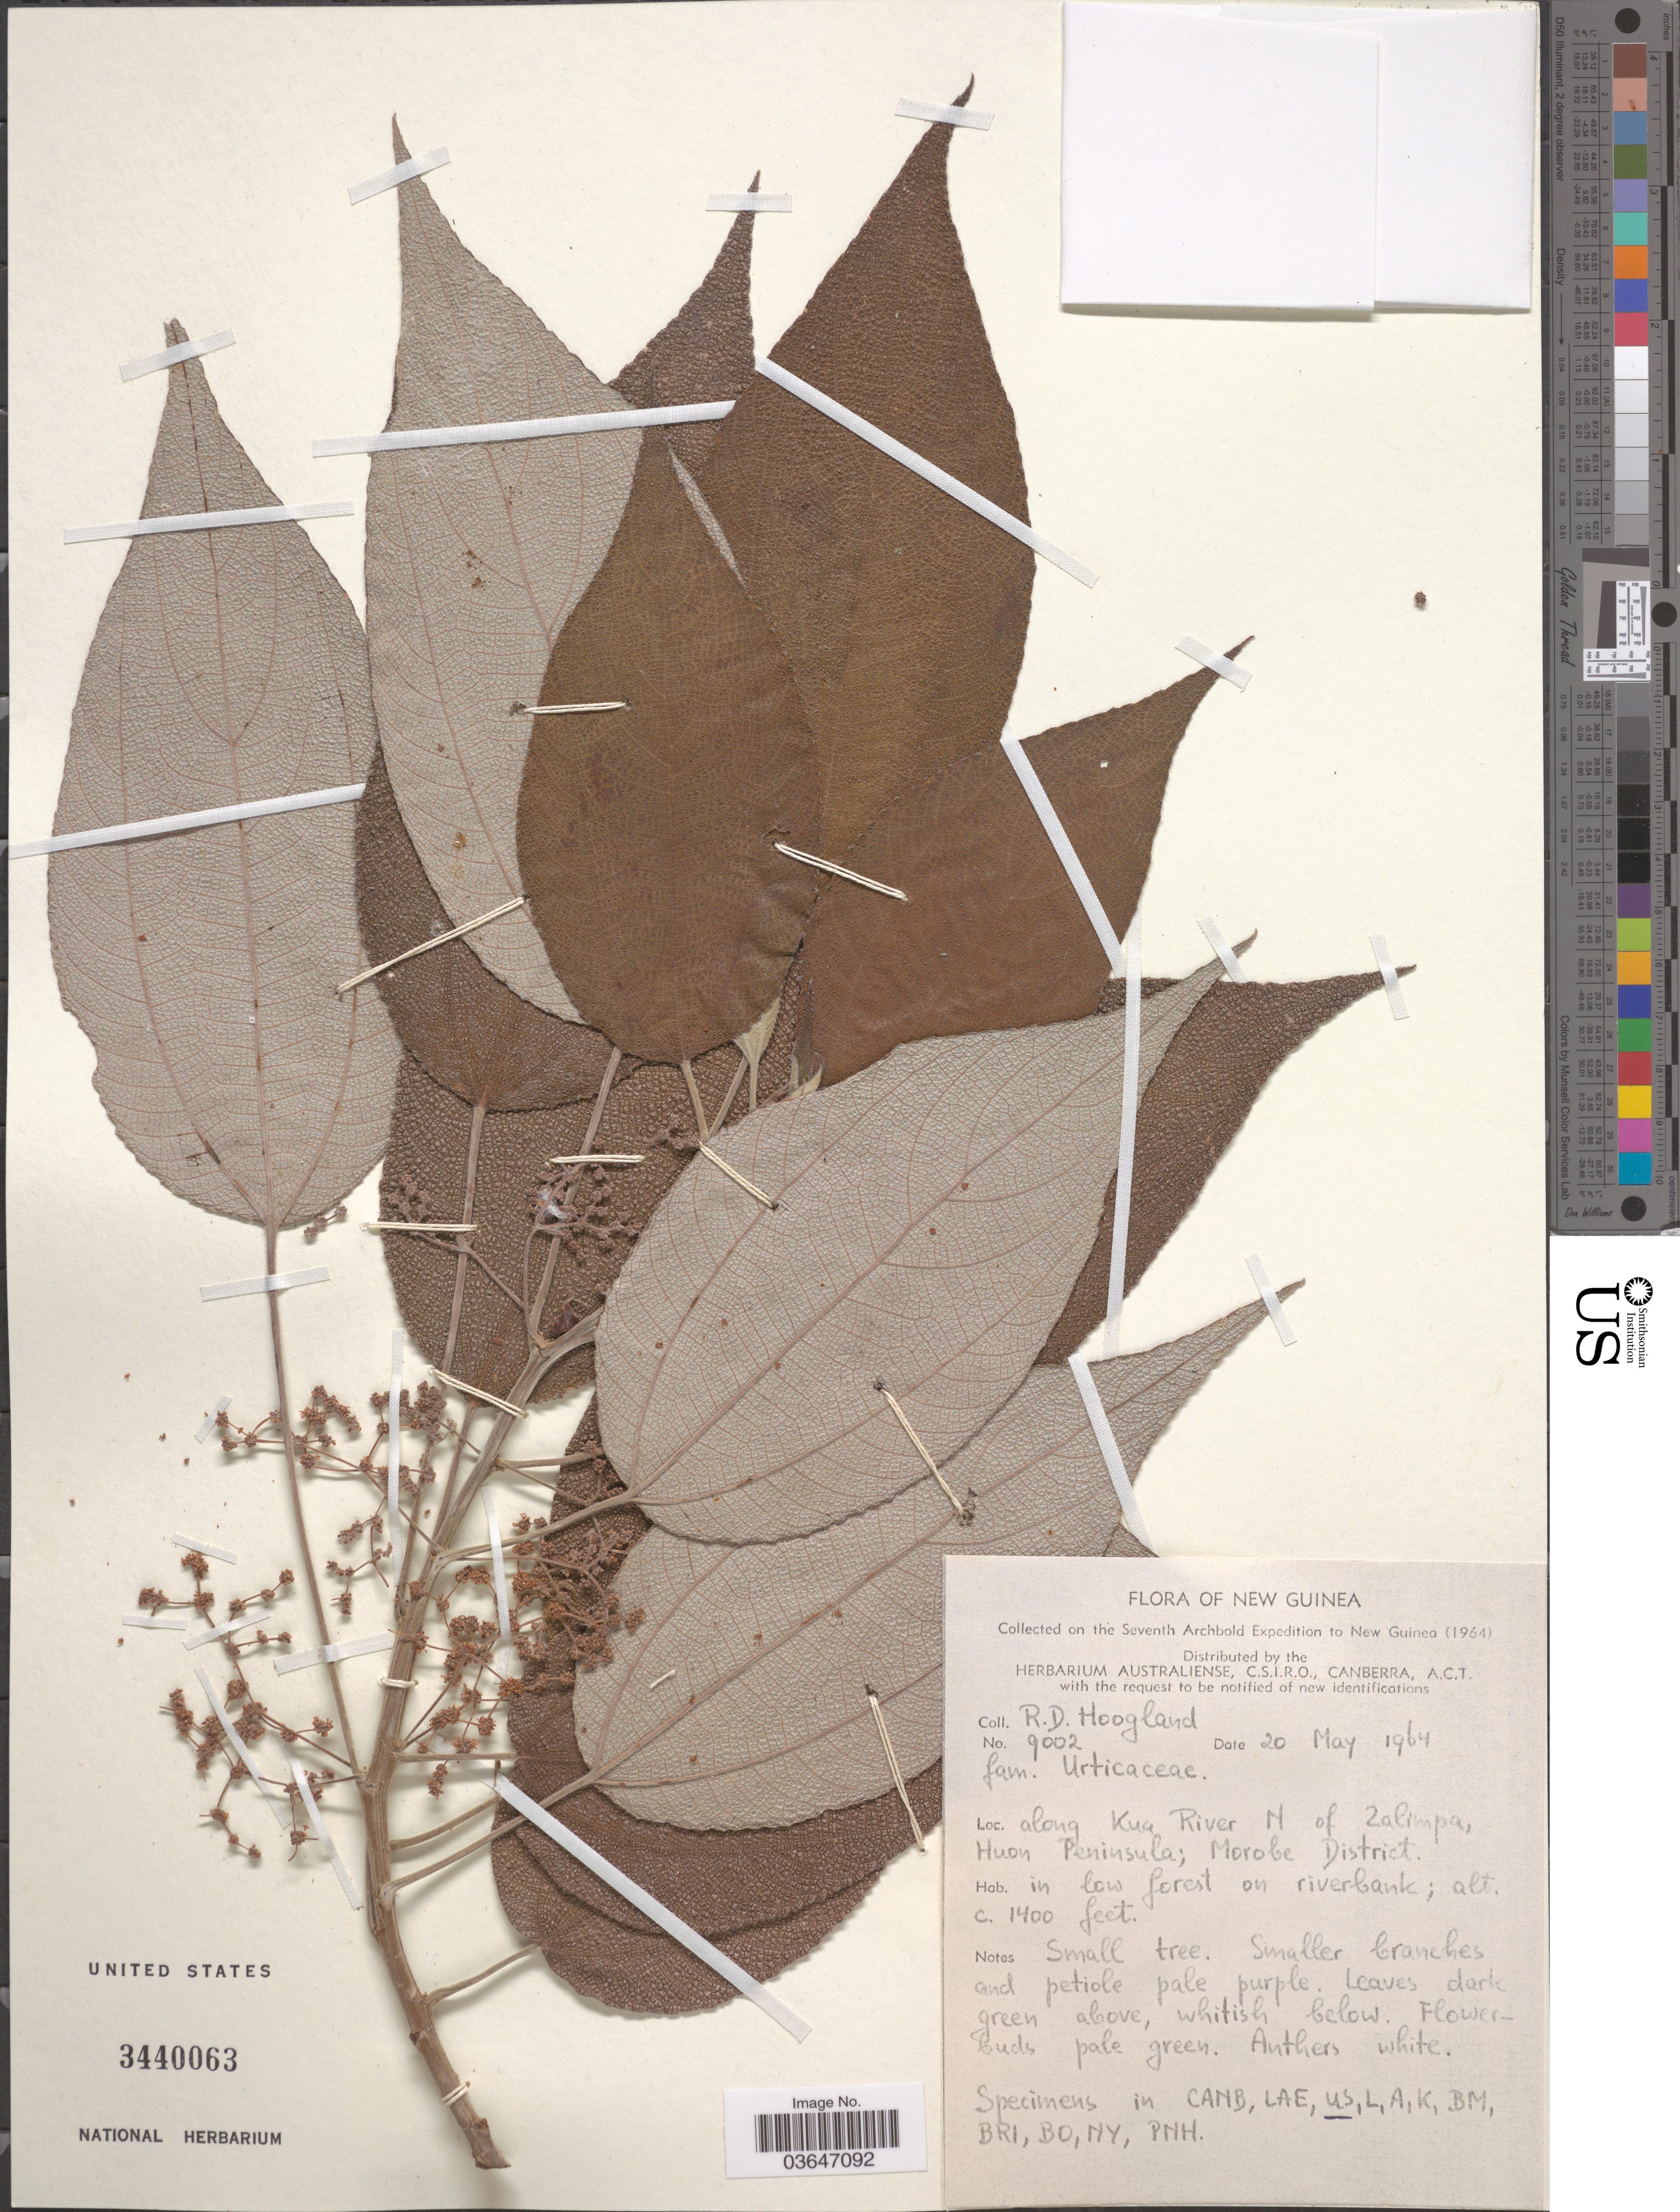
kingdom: Plantae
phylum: Tracheophyta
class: Magnoliopsida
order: Proteales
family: Proteaceae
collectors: R. D. Hoogland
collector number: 9002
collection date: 1964-05-20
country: Papua New Guinea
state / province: Morobe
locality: New Guinea. Along Kua River N of Zalimpa, Huon Peninsula; Morobe District.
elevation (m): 427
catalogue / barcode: US 3440063